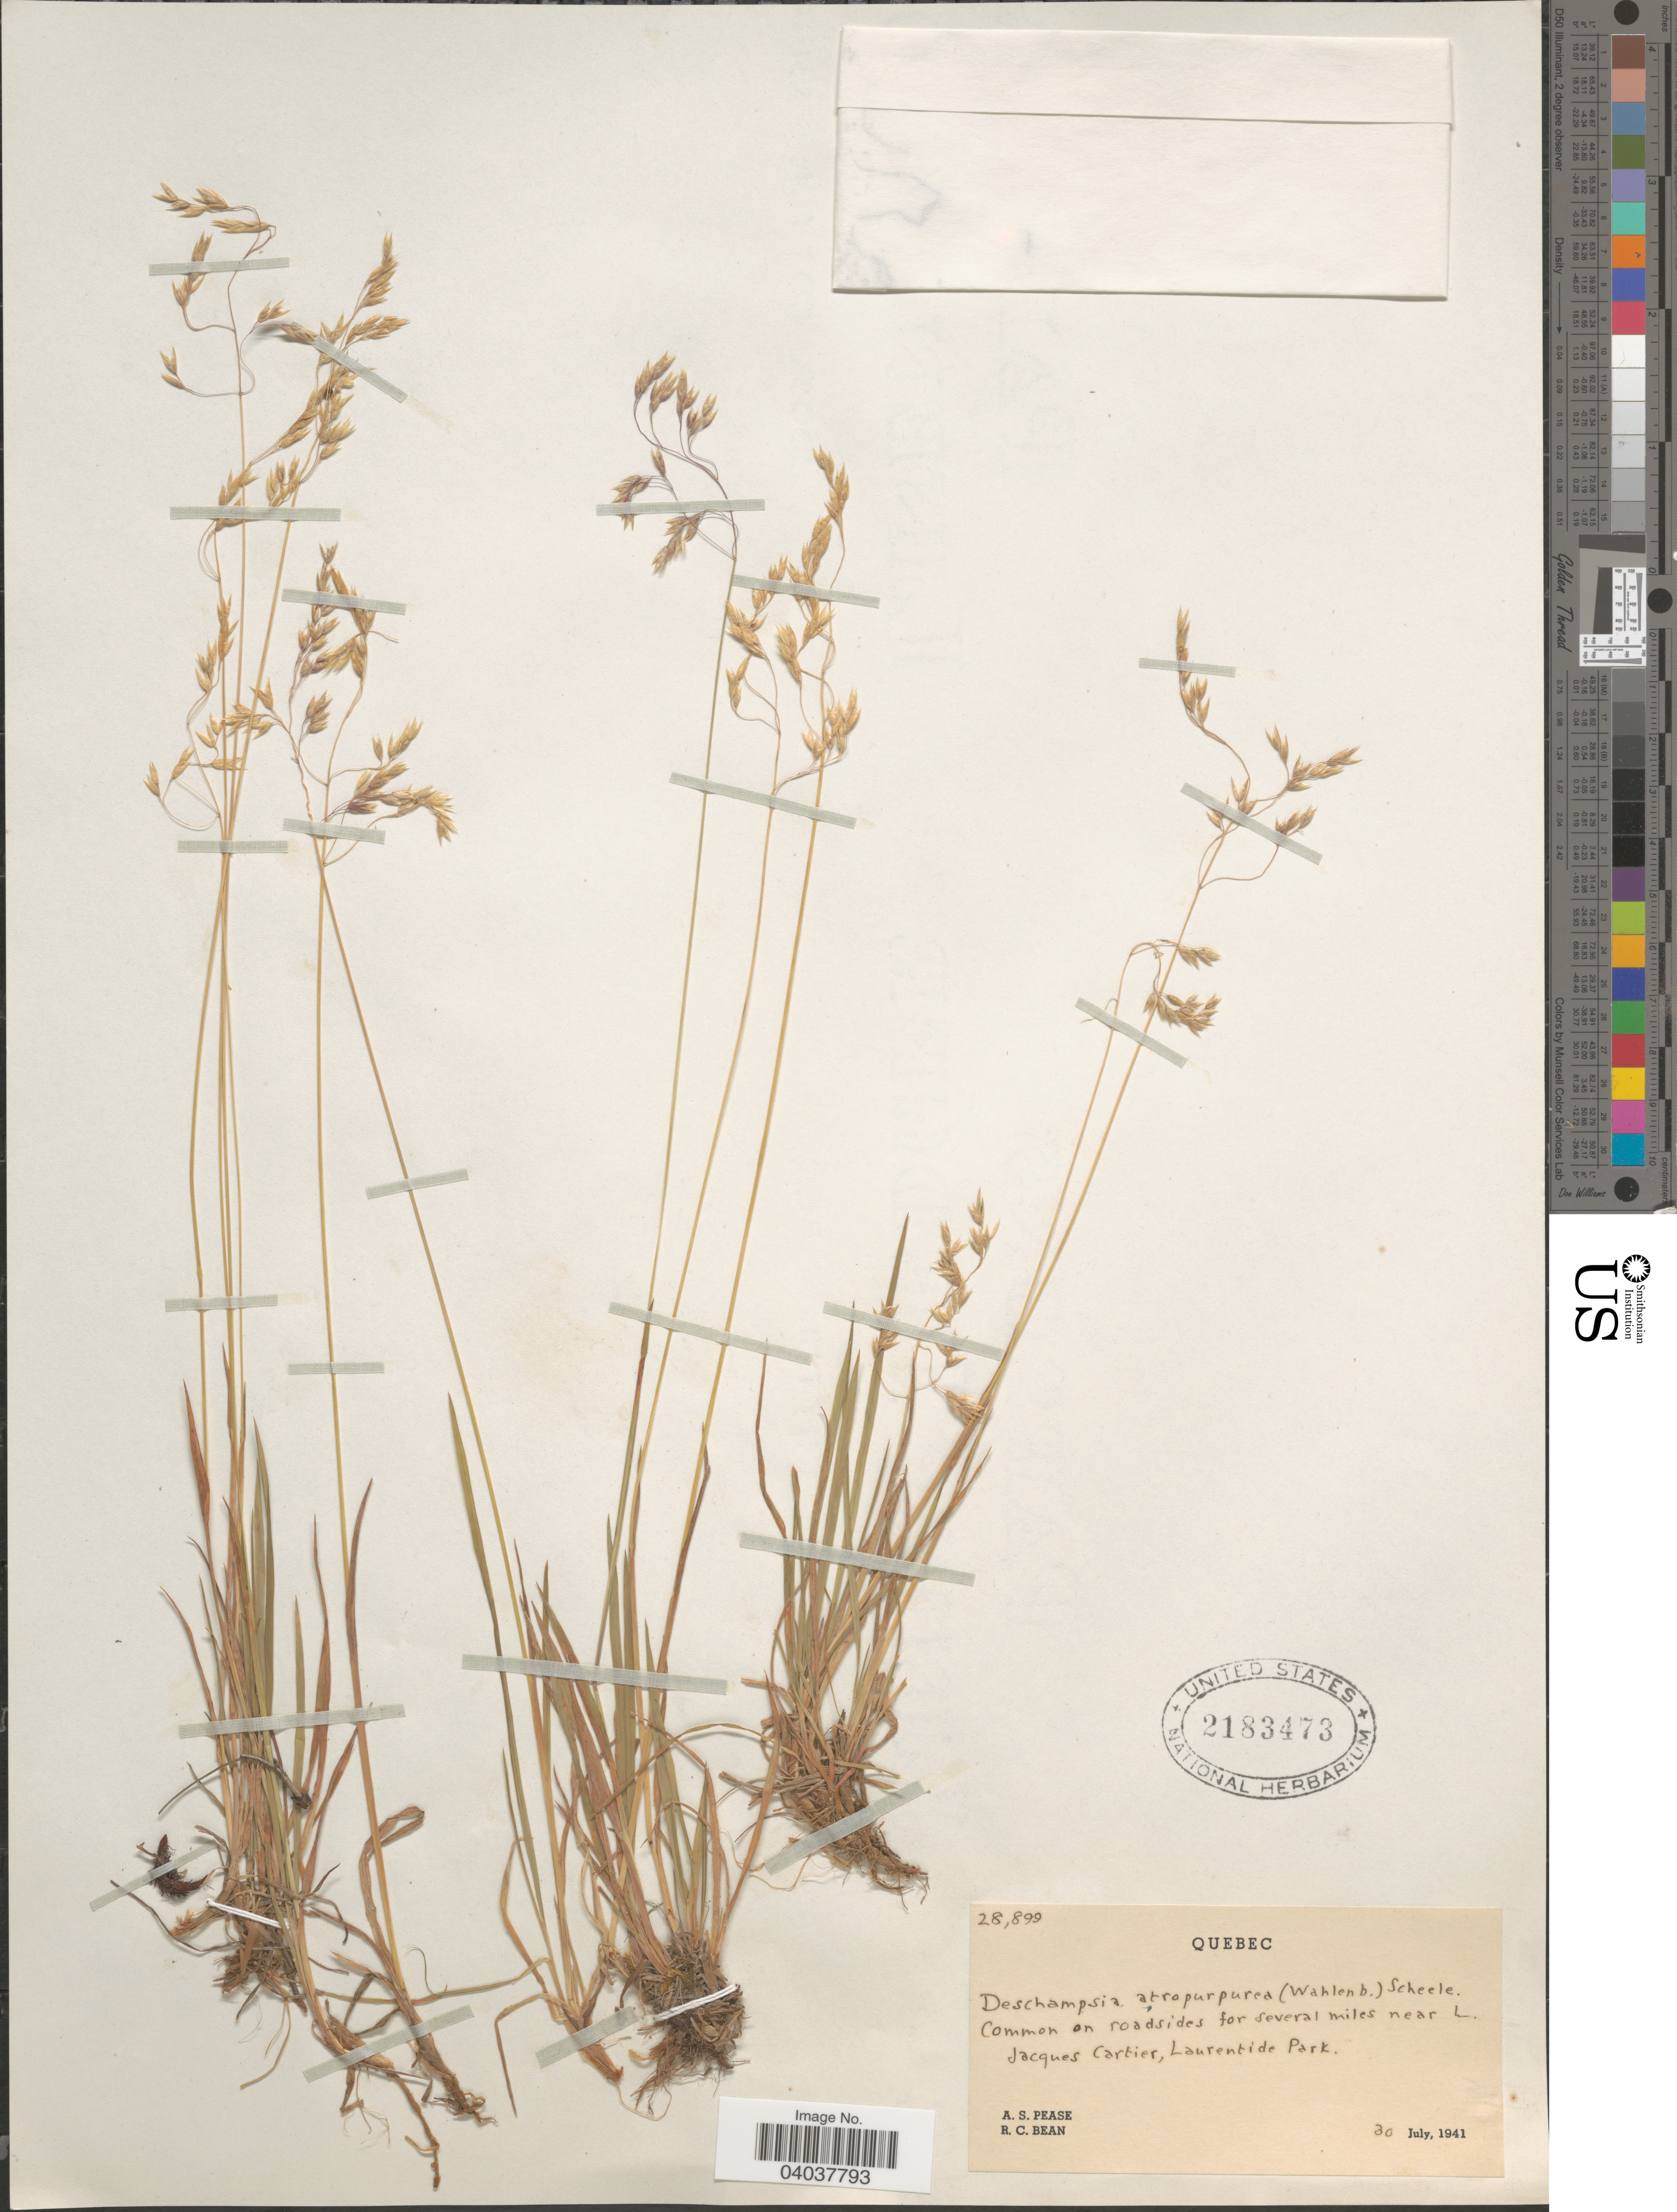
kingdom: Plantae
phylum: Tracheophyta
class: Liliopsida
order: Poales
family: Poaceae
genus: Vahlodea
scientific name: Vahlodea atropurpurea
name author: (Wahlenb.) Fr. ex Hartm.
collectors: A. S. Pease & R. Bean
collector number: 28899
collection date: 1941-07-30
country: Canada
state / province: Quebec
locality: On roadsides for several miles near L. Jacques Cartier, Laurentide Park.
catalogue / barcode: US 2183473